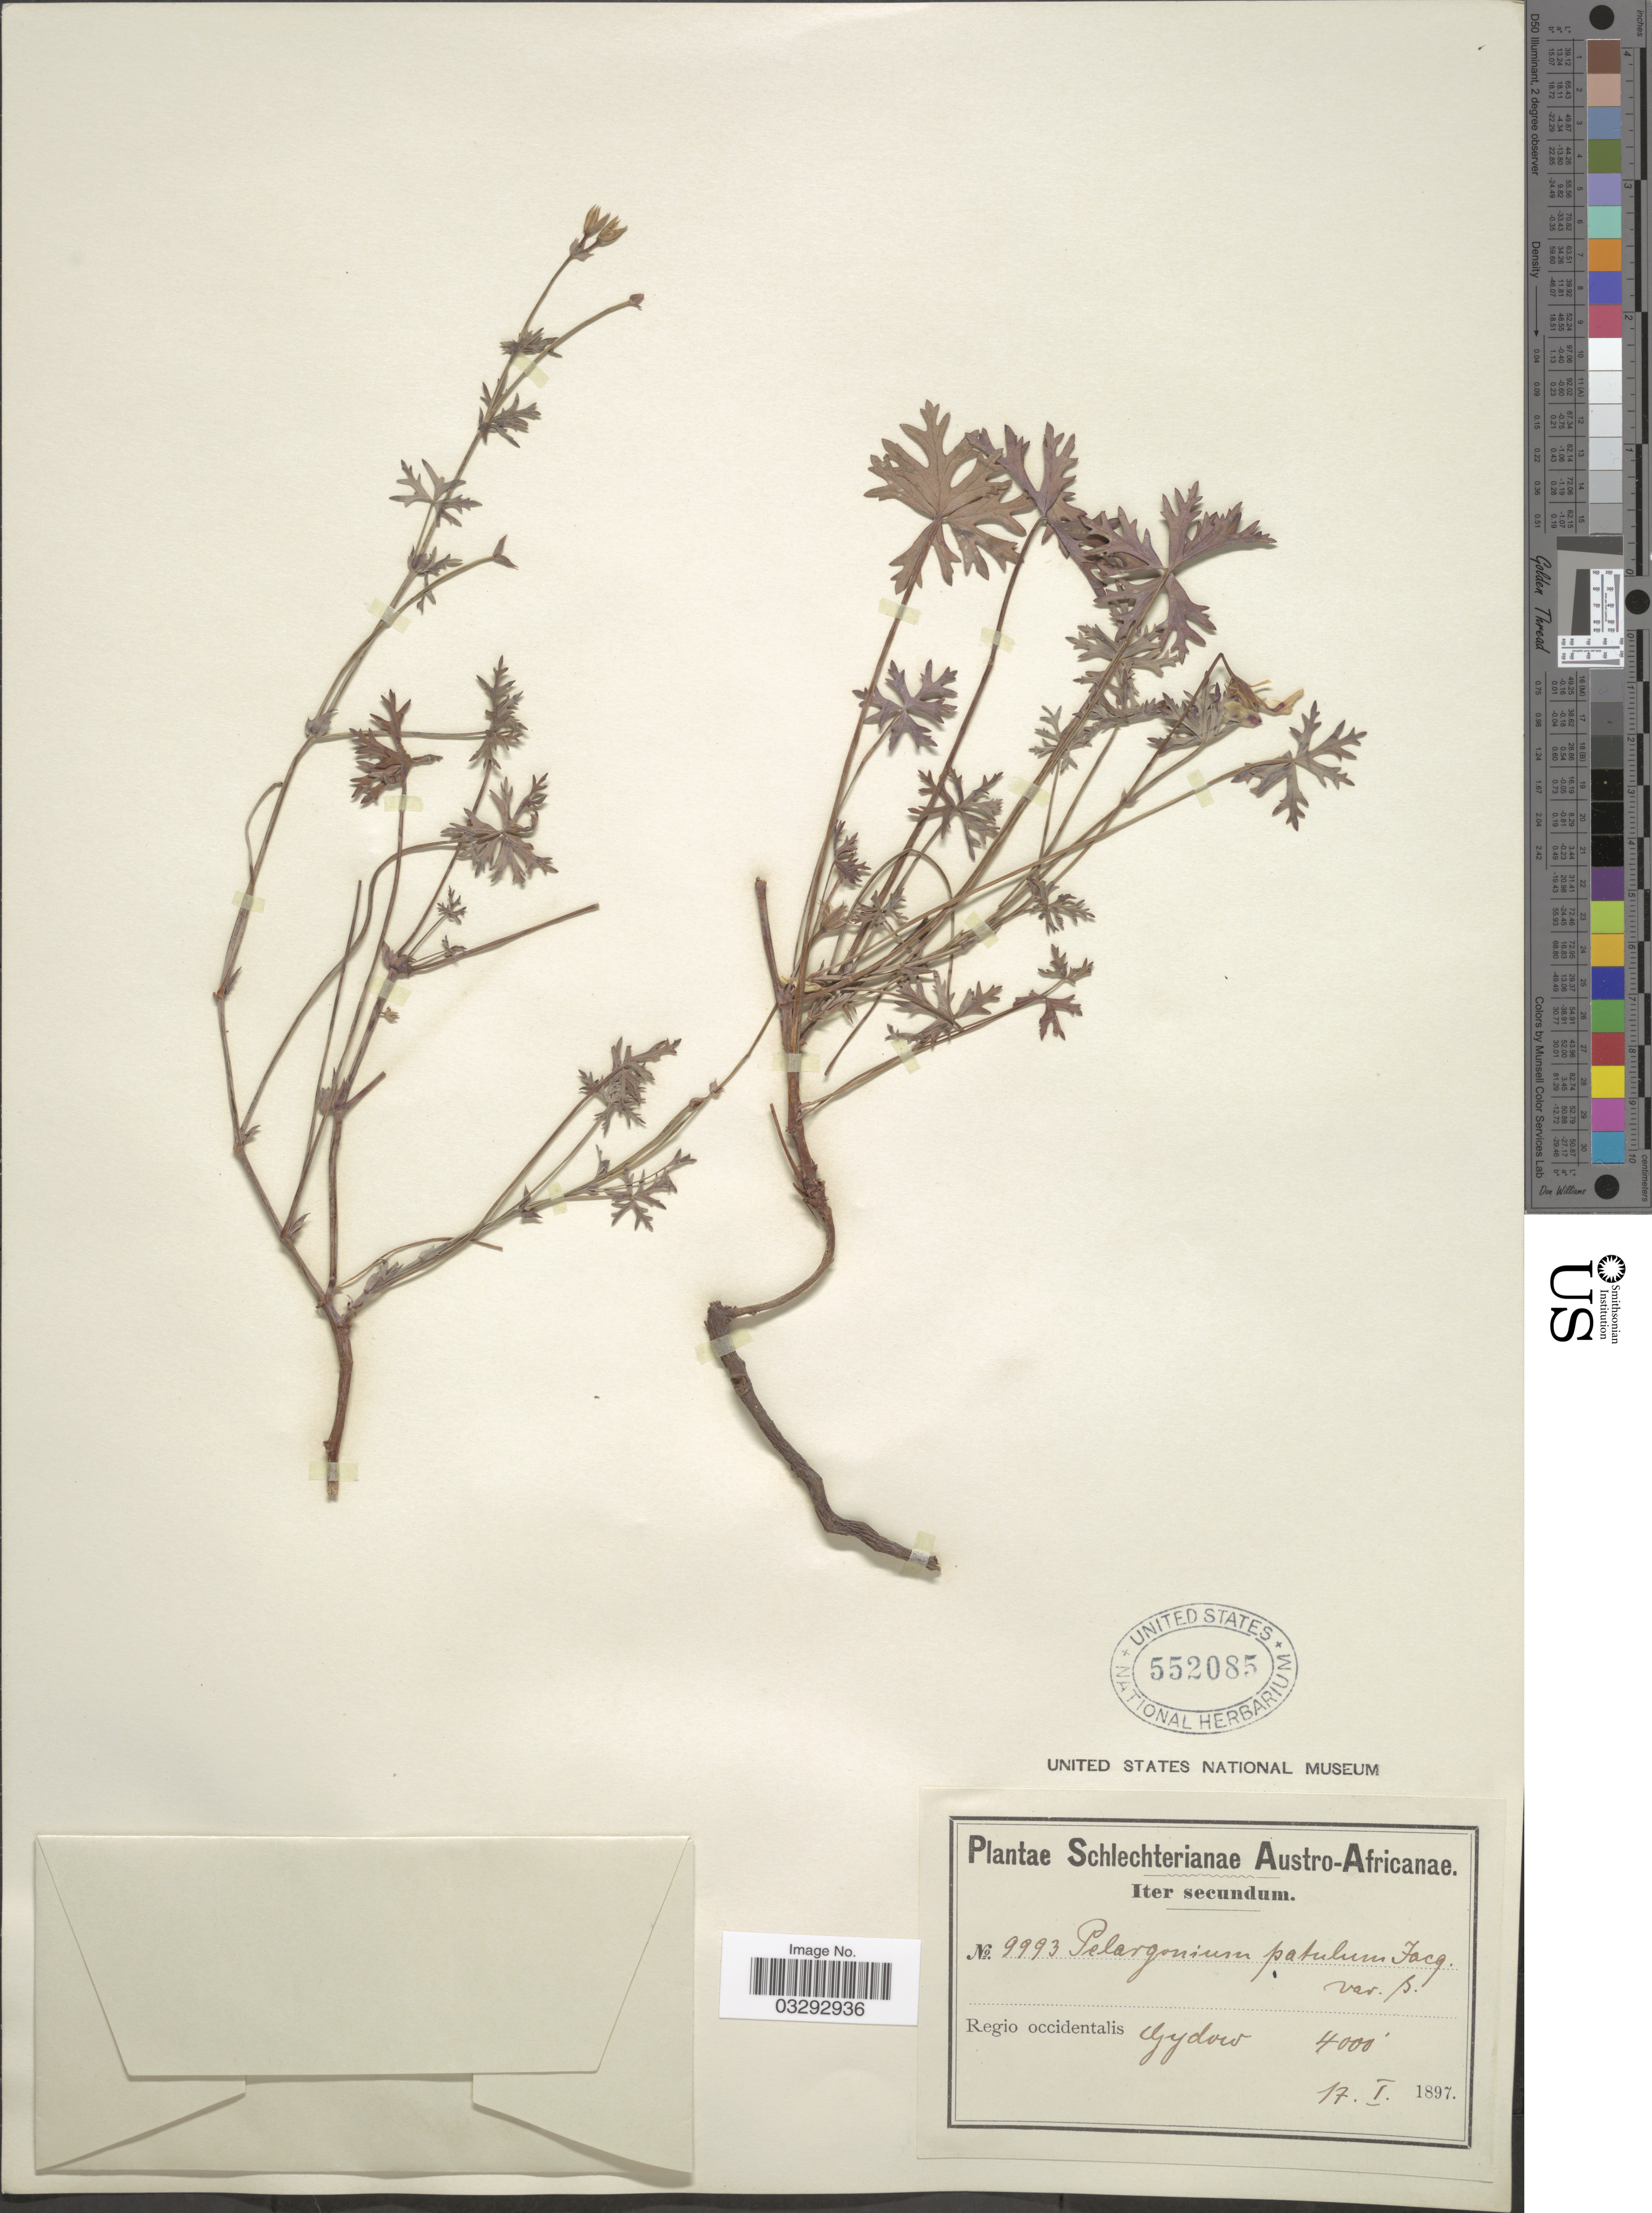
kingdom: Plantae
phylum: Tracheophyta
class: Magnoliopsida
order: Geraniales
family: Geraniaceae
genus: Pelargonium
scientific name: Pelargonium patulum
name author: Jacq.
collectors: Schlechter, --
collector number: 9993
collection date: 1897-01-17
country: South Africa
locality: Austro-Africanae, Regio occidentalis, Gydow.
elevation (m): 1219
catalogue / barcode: US 552085